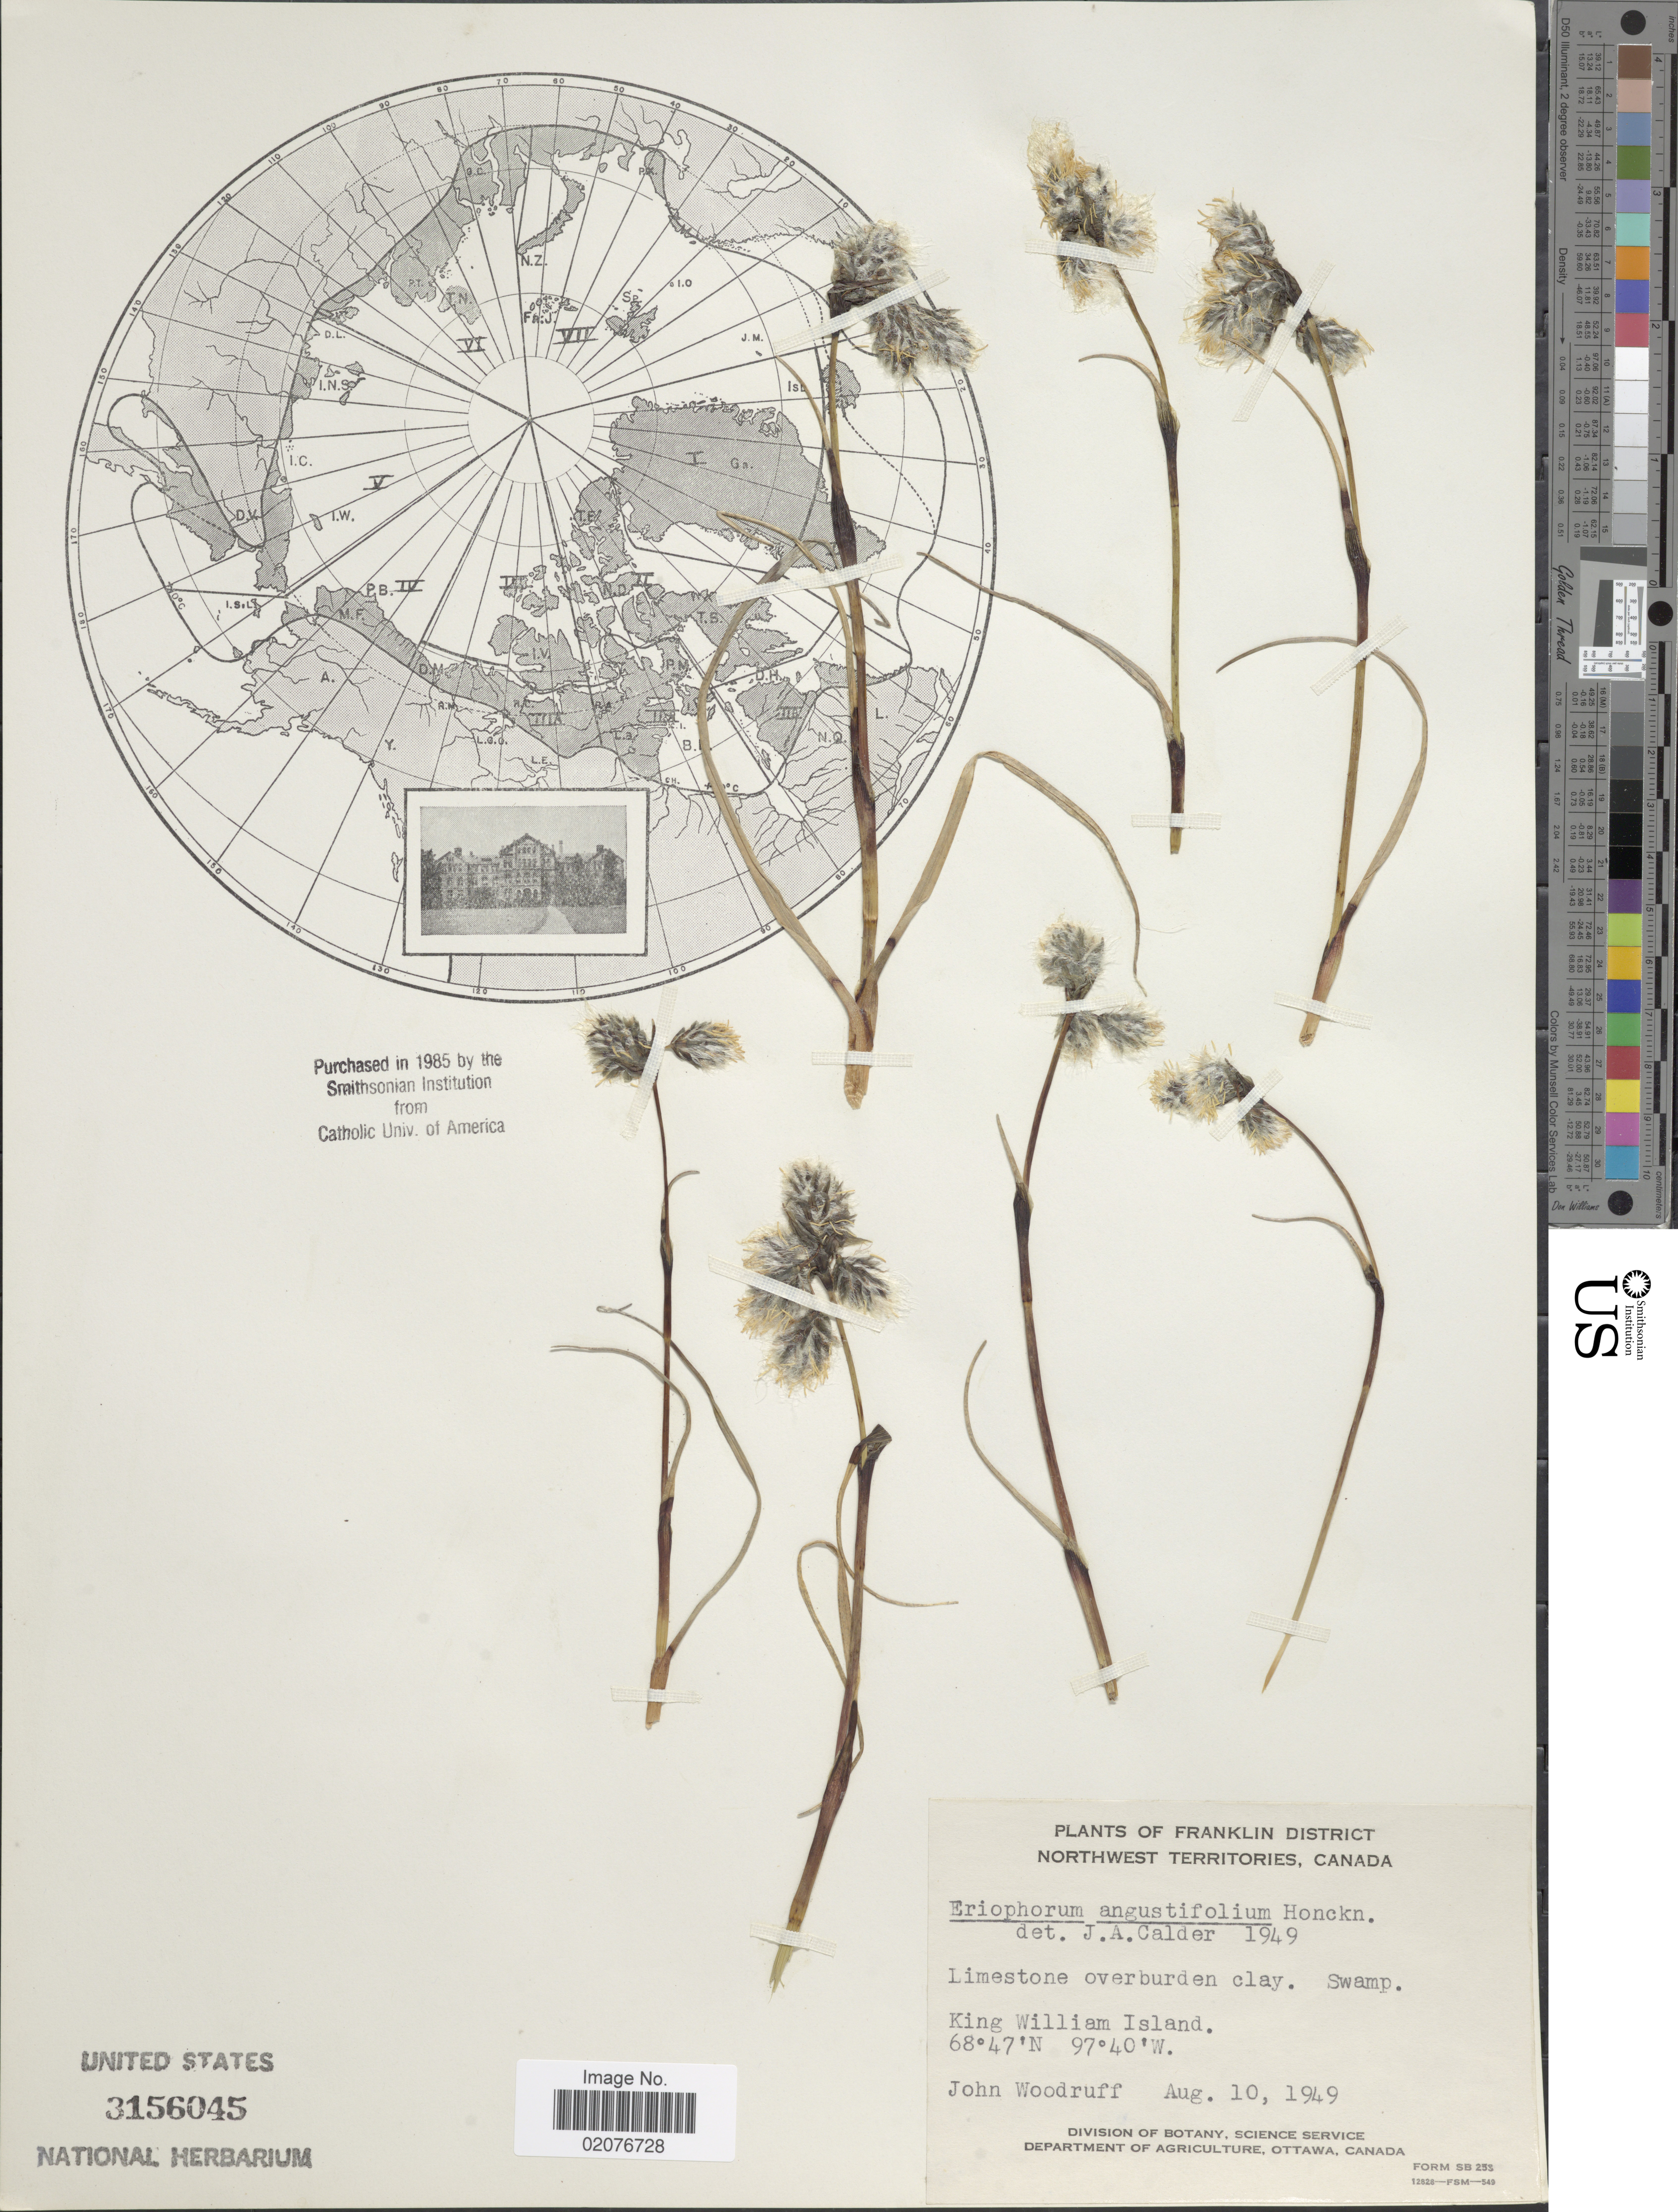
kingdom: Plantae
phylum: Tracheophyta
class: Liliopsida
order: Poales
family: Cyperaceae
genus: Eriophorum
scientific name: Eriophorum angustifolium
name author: Honck.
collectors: J. Woodruff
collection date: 1949-08-10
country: Canada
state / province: Northwest Territories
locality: Franklin District, Swamp, King William Island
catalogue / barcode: US 3156045